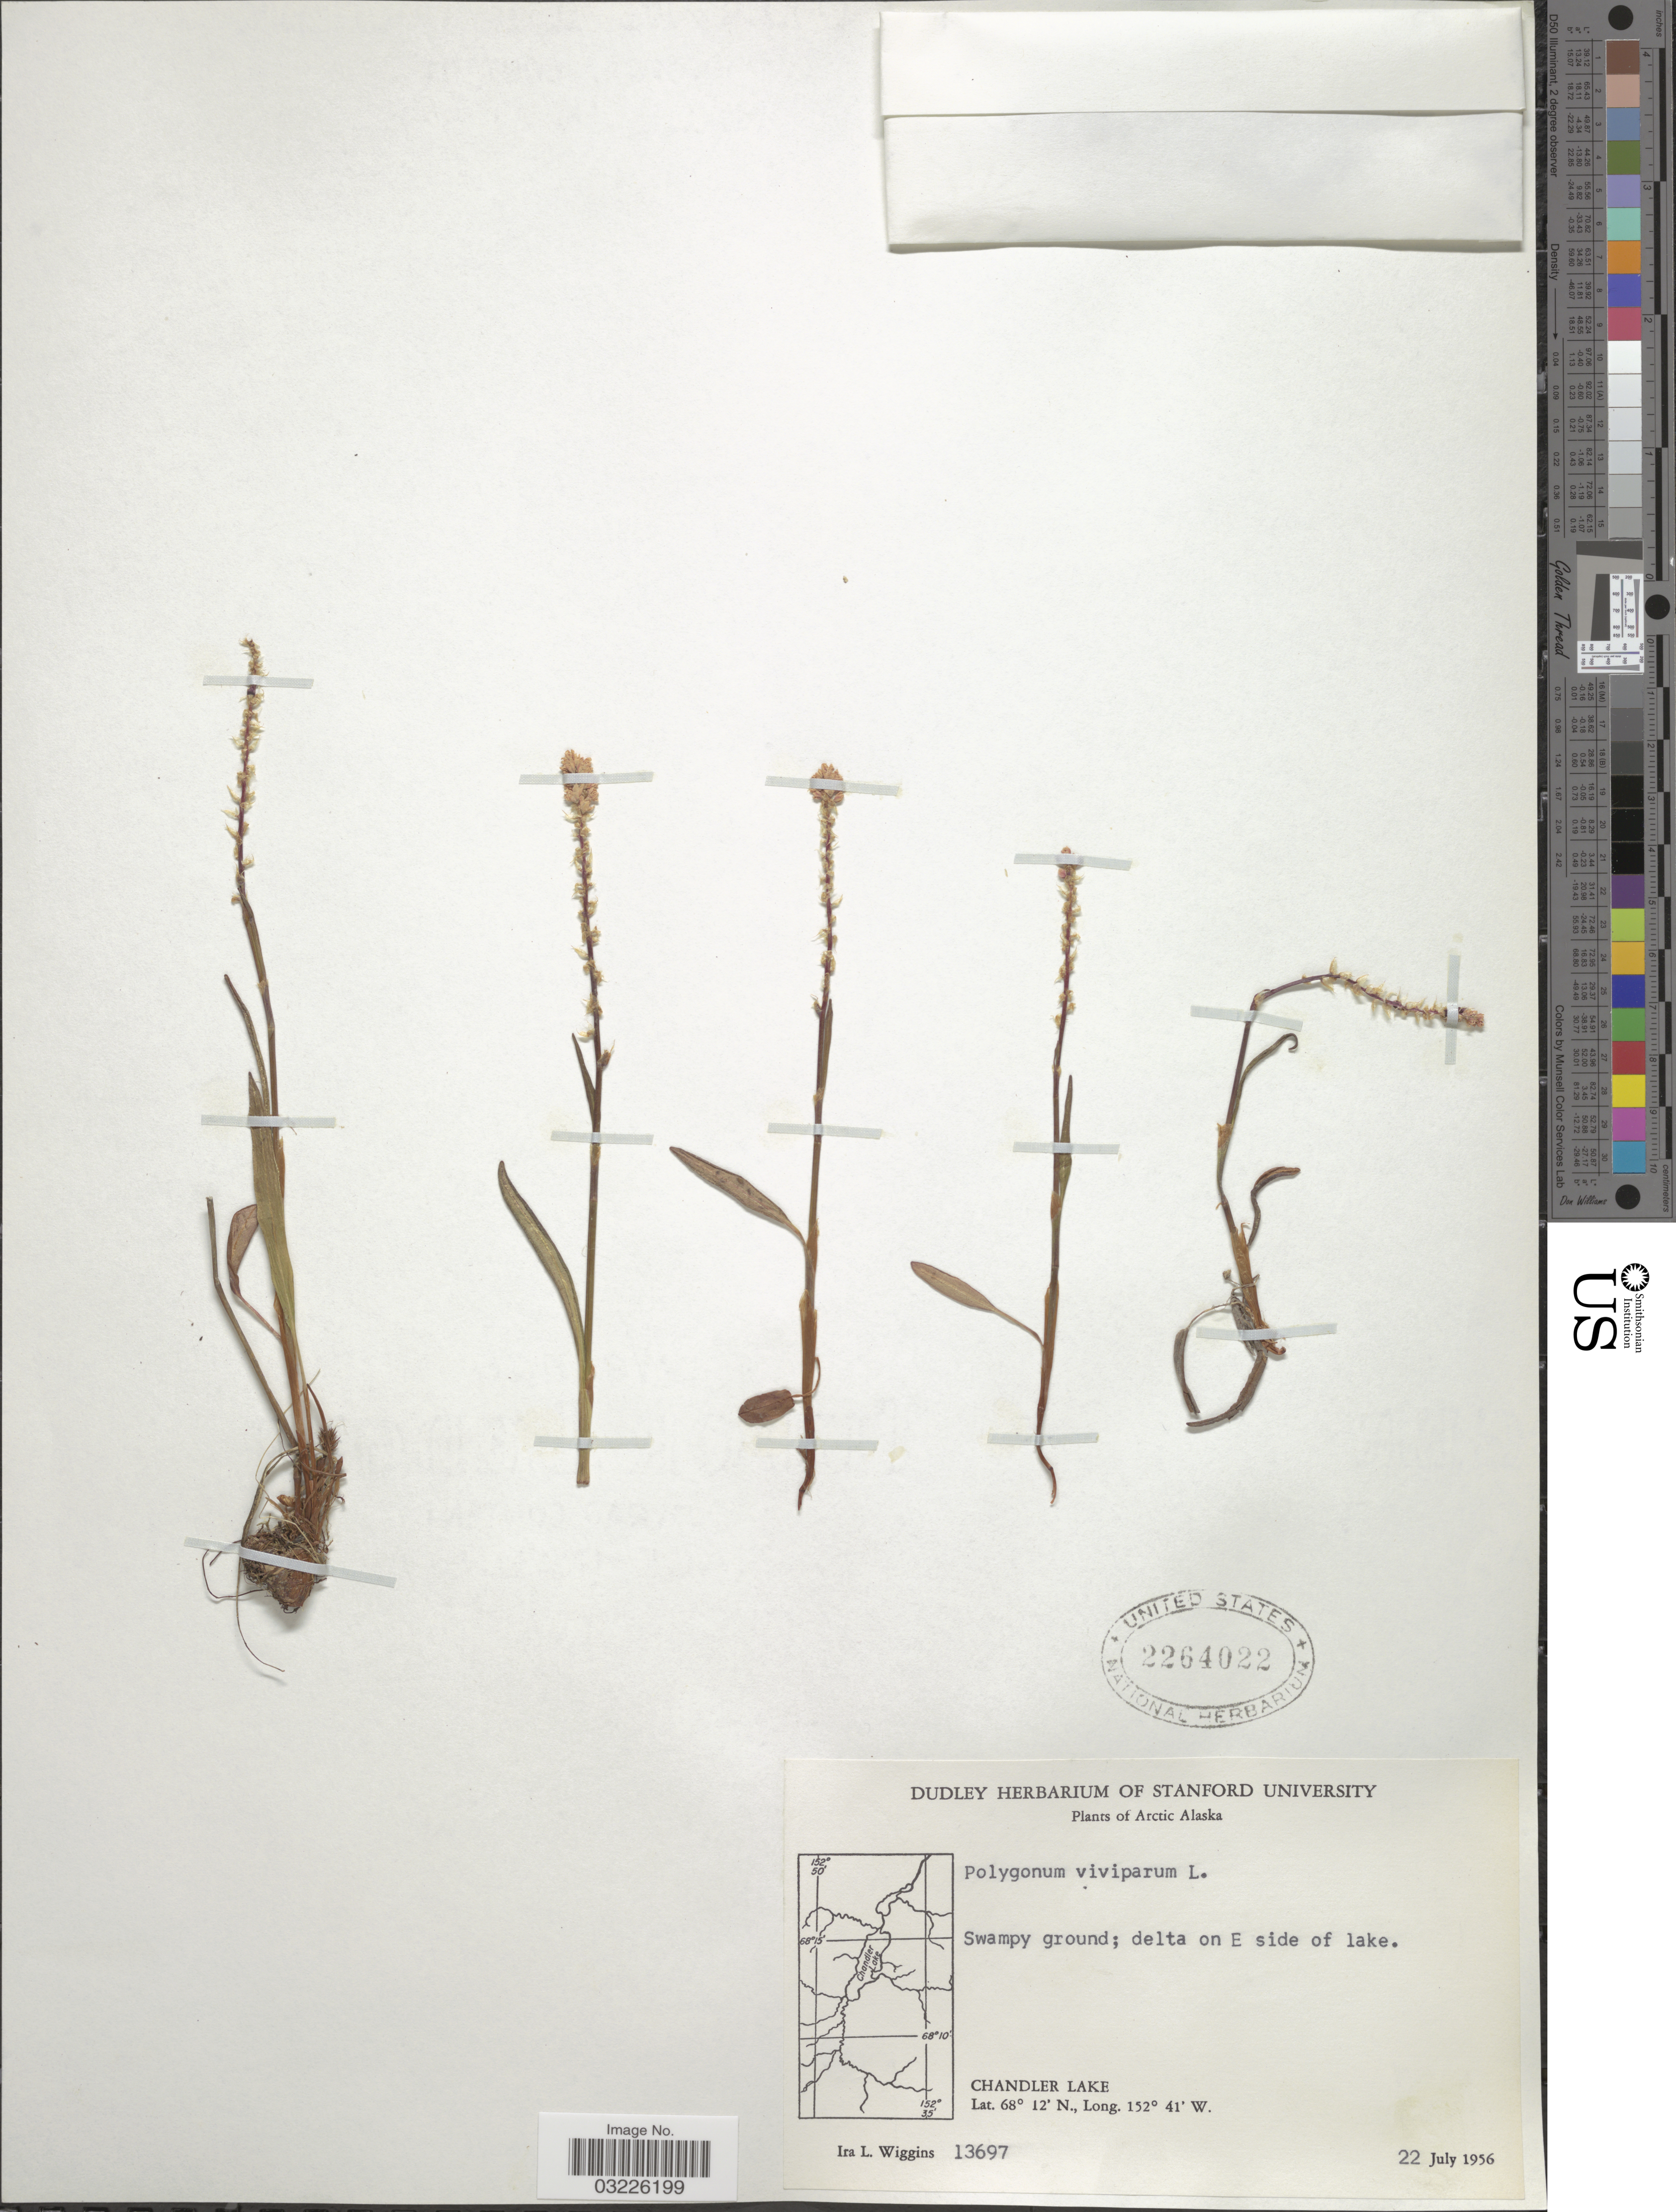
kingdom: Plantae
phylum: Tracheophyta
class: Magnoliopsida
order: Caryophyllales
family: Polygonaceae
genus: Bistorta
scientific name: Bistorta vivipara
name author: (L.) Delarbre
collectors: I. L. Wiggins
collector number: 13697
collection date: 1956-07-22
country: United States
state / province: Alaska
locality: Arctic Alaska. Delta on E side of lake. Chandler Lake.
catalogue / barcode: US 2264022